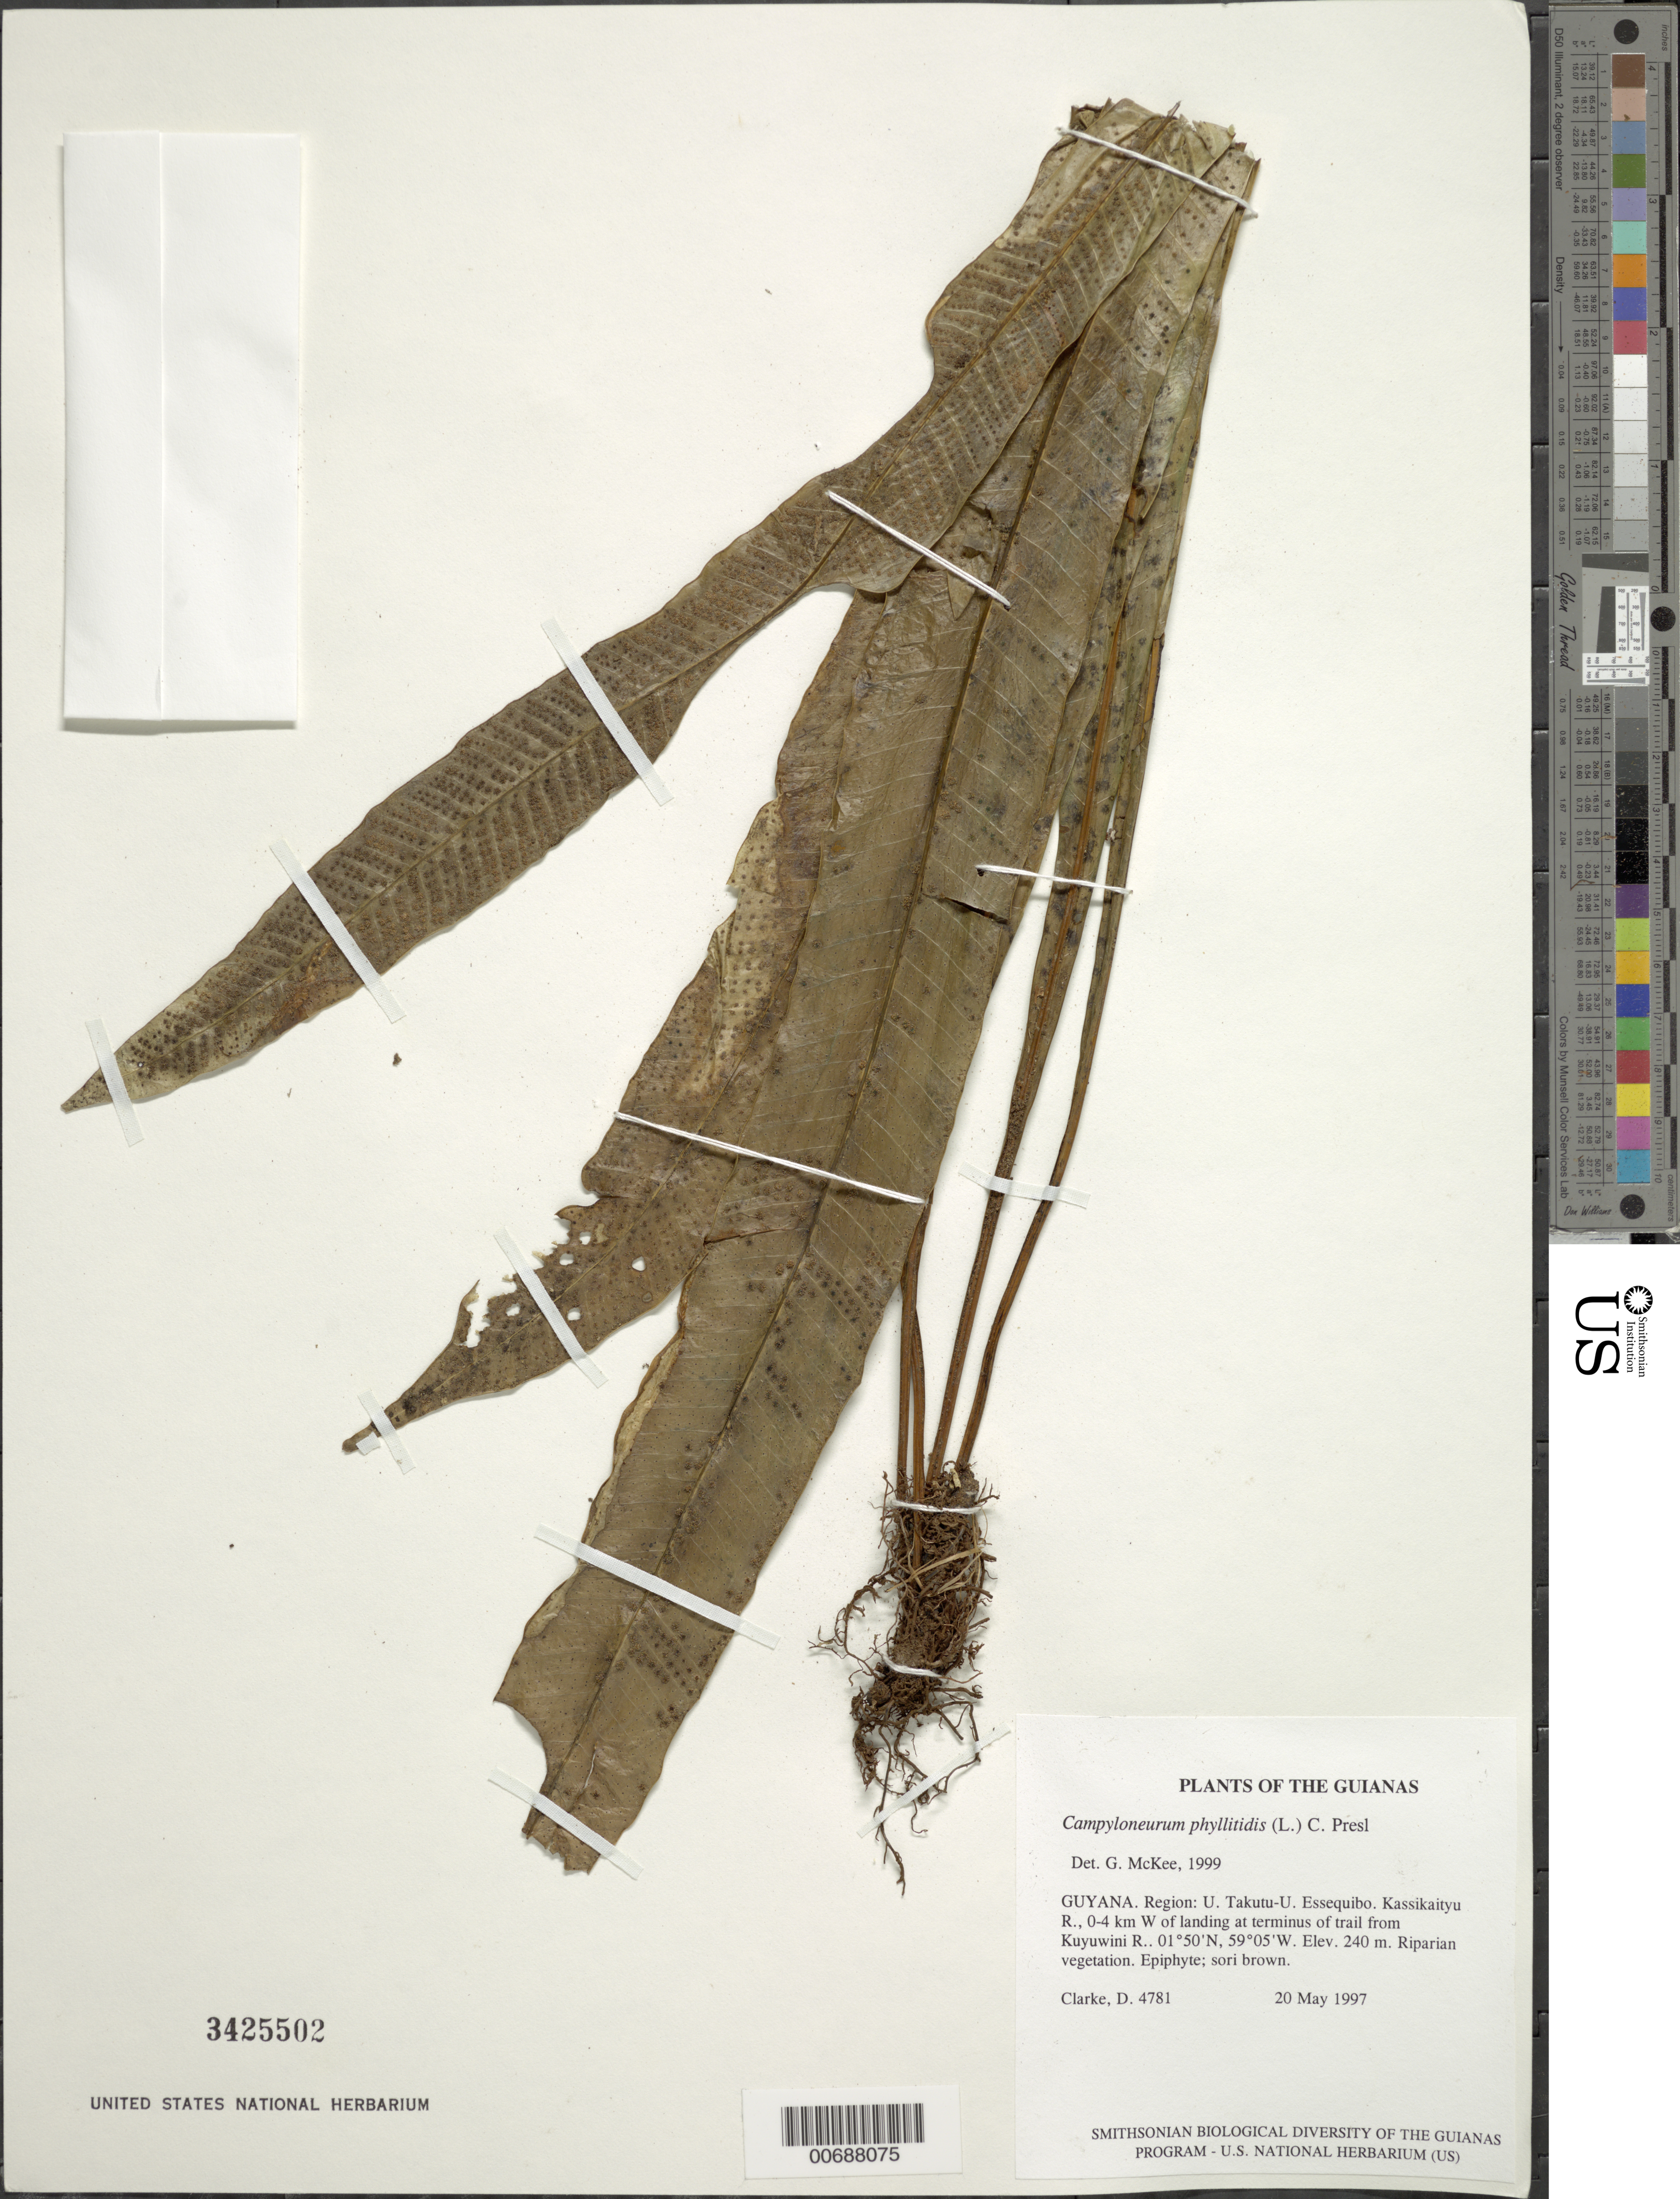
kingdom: Plantae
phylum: Tracheophyta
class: Polypodiopsida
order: Polypodiales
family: Polypodiaceae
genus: Campyloneurum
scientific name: Campyloneurum phyllitidis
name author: (L.) C. Presl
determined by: McKee, G. S., (US), NMNH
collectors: H. D. Clarke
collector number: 4781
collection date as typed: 20 May 1997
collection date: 1997-05-20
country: Guyana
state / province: U. Takutu-U. Essequibo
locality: Kassikaityu R., 0-4 km W of landing at terminus of trail from Kuyuwini R.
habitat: Riparian vegetation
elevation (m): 240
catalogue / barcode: US 3425502